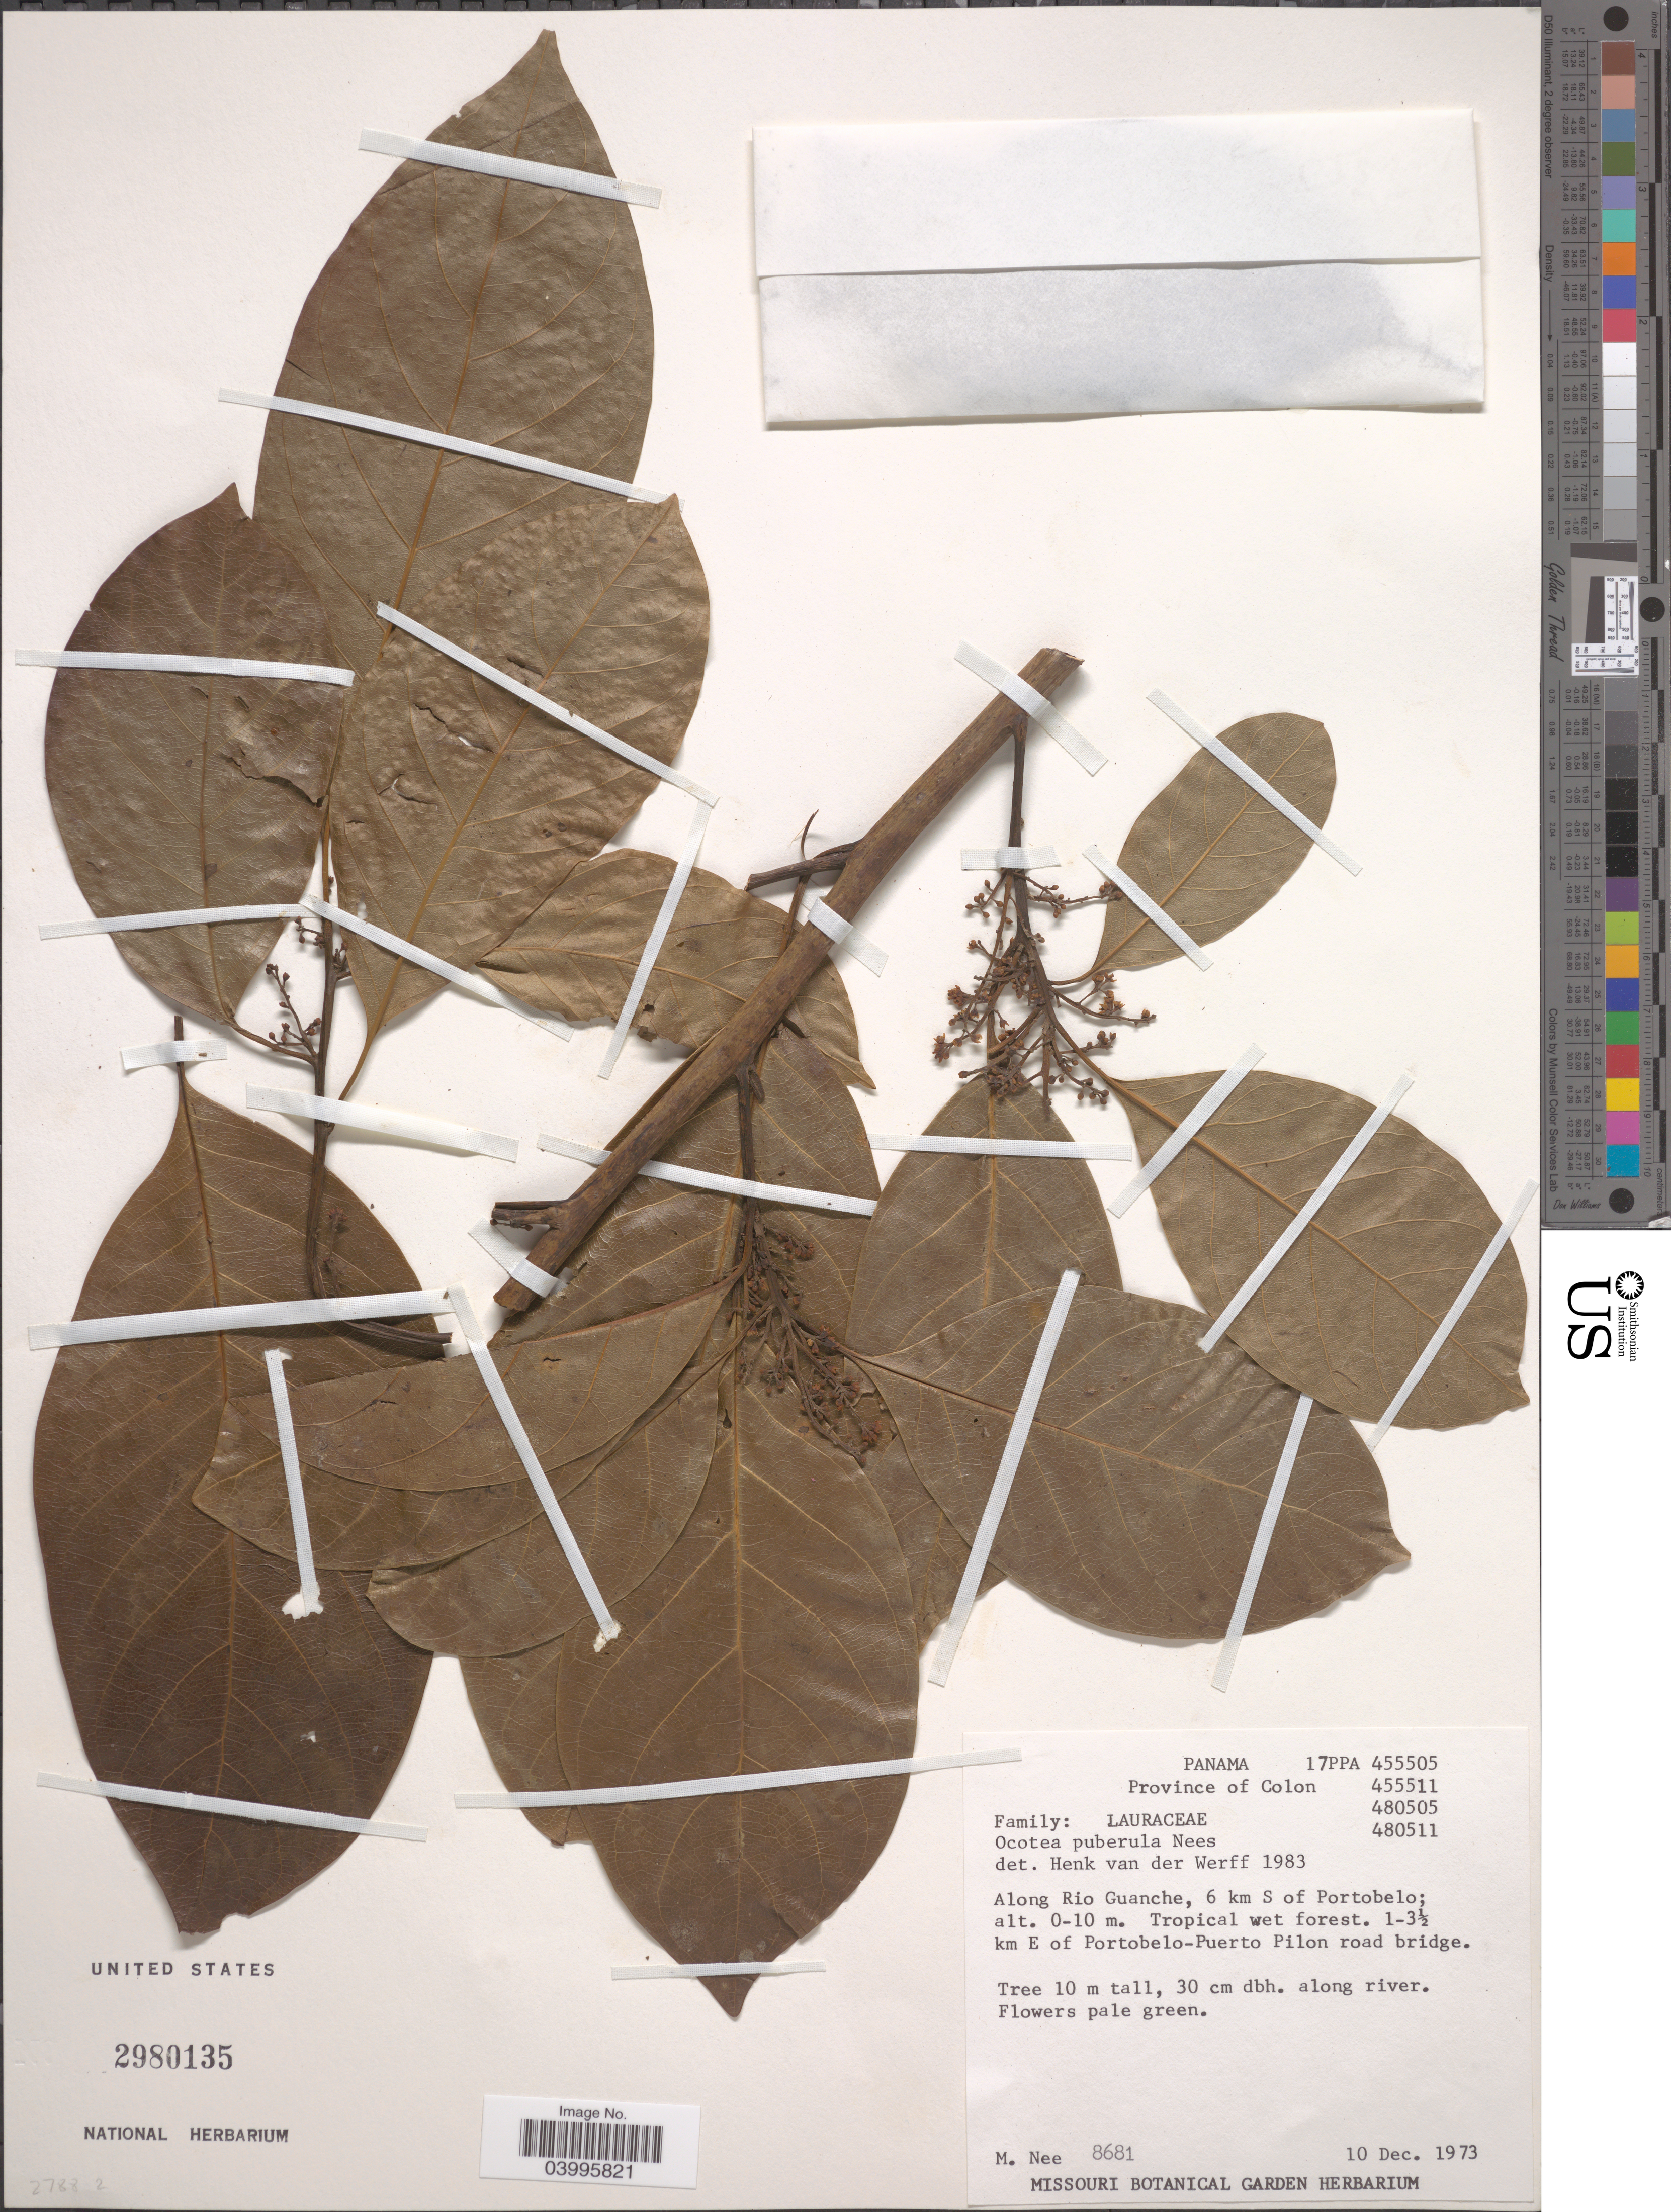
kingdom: Plantae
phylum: Tracheophyta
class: Magnoliopsida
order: Laurales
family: Lauraceae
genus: Ocotea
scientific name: Ocotea puberula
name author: (Rich.) Nees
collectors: M. Nee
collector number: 8681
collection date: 1973-12-10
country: Panama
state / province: Colón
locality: Along Rio Guanche, 6 km S of Portobelo; Tropical wet forest. 1-3½ km E of Portobelo-Puerto Pilon road bridge.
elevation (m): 0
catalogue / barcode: US 2980135